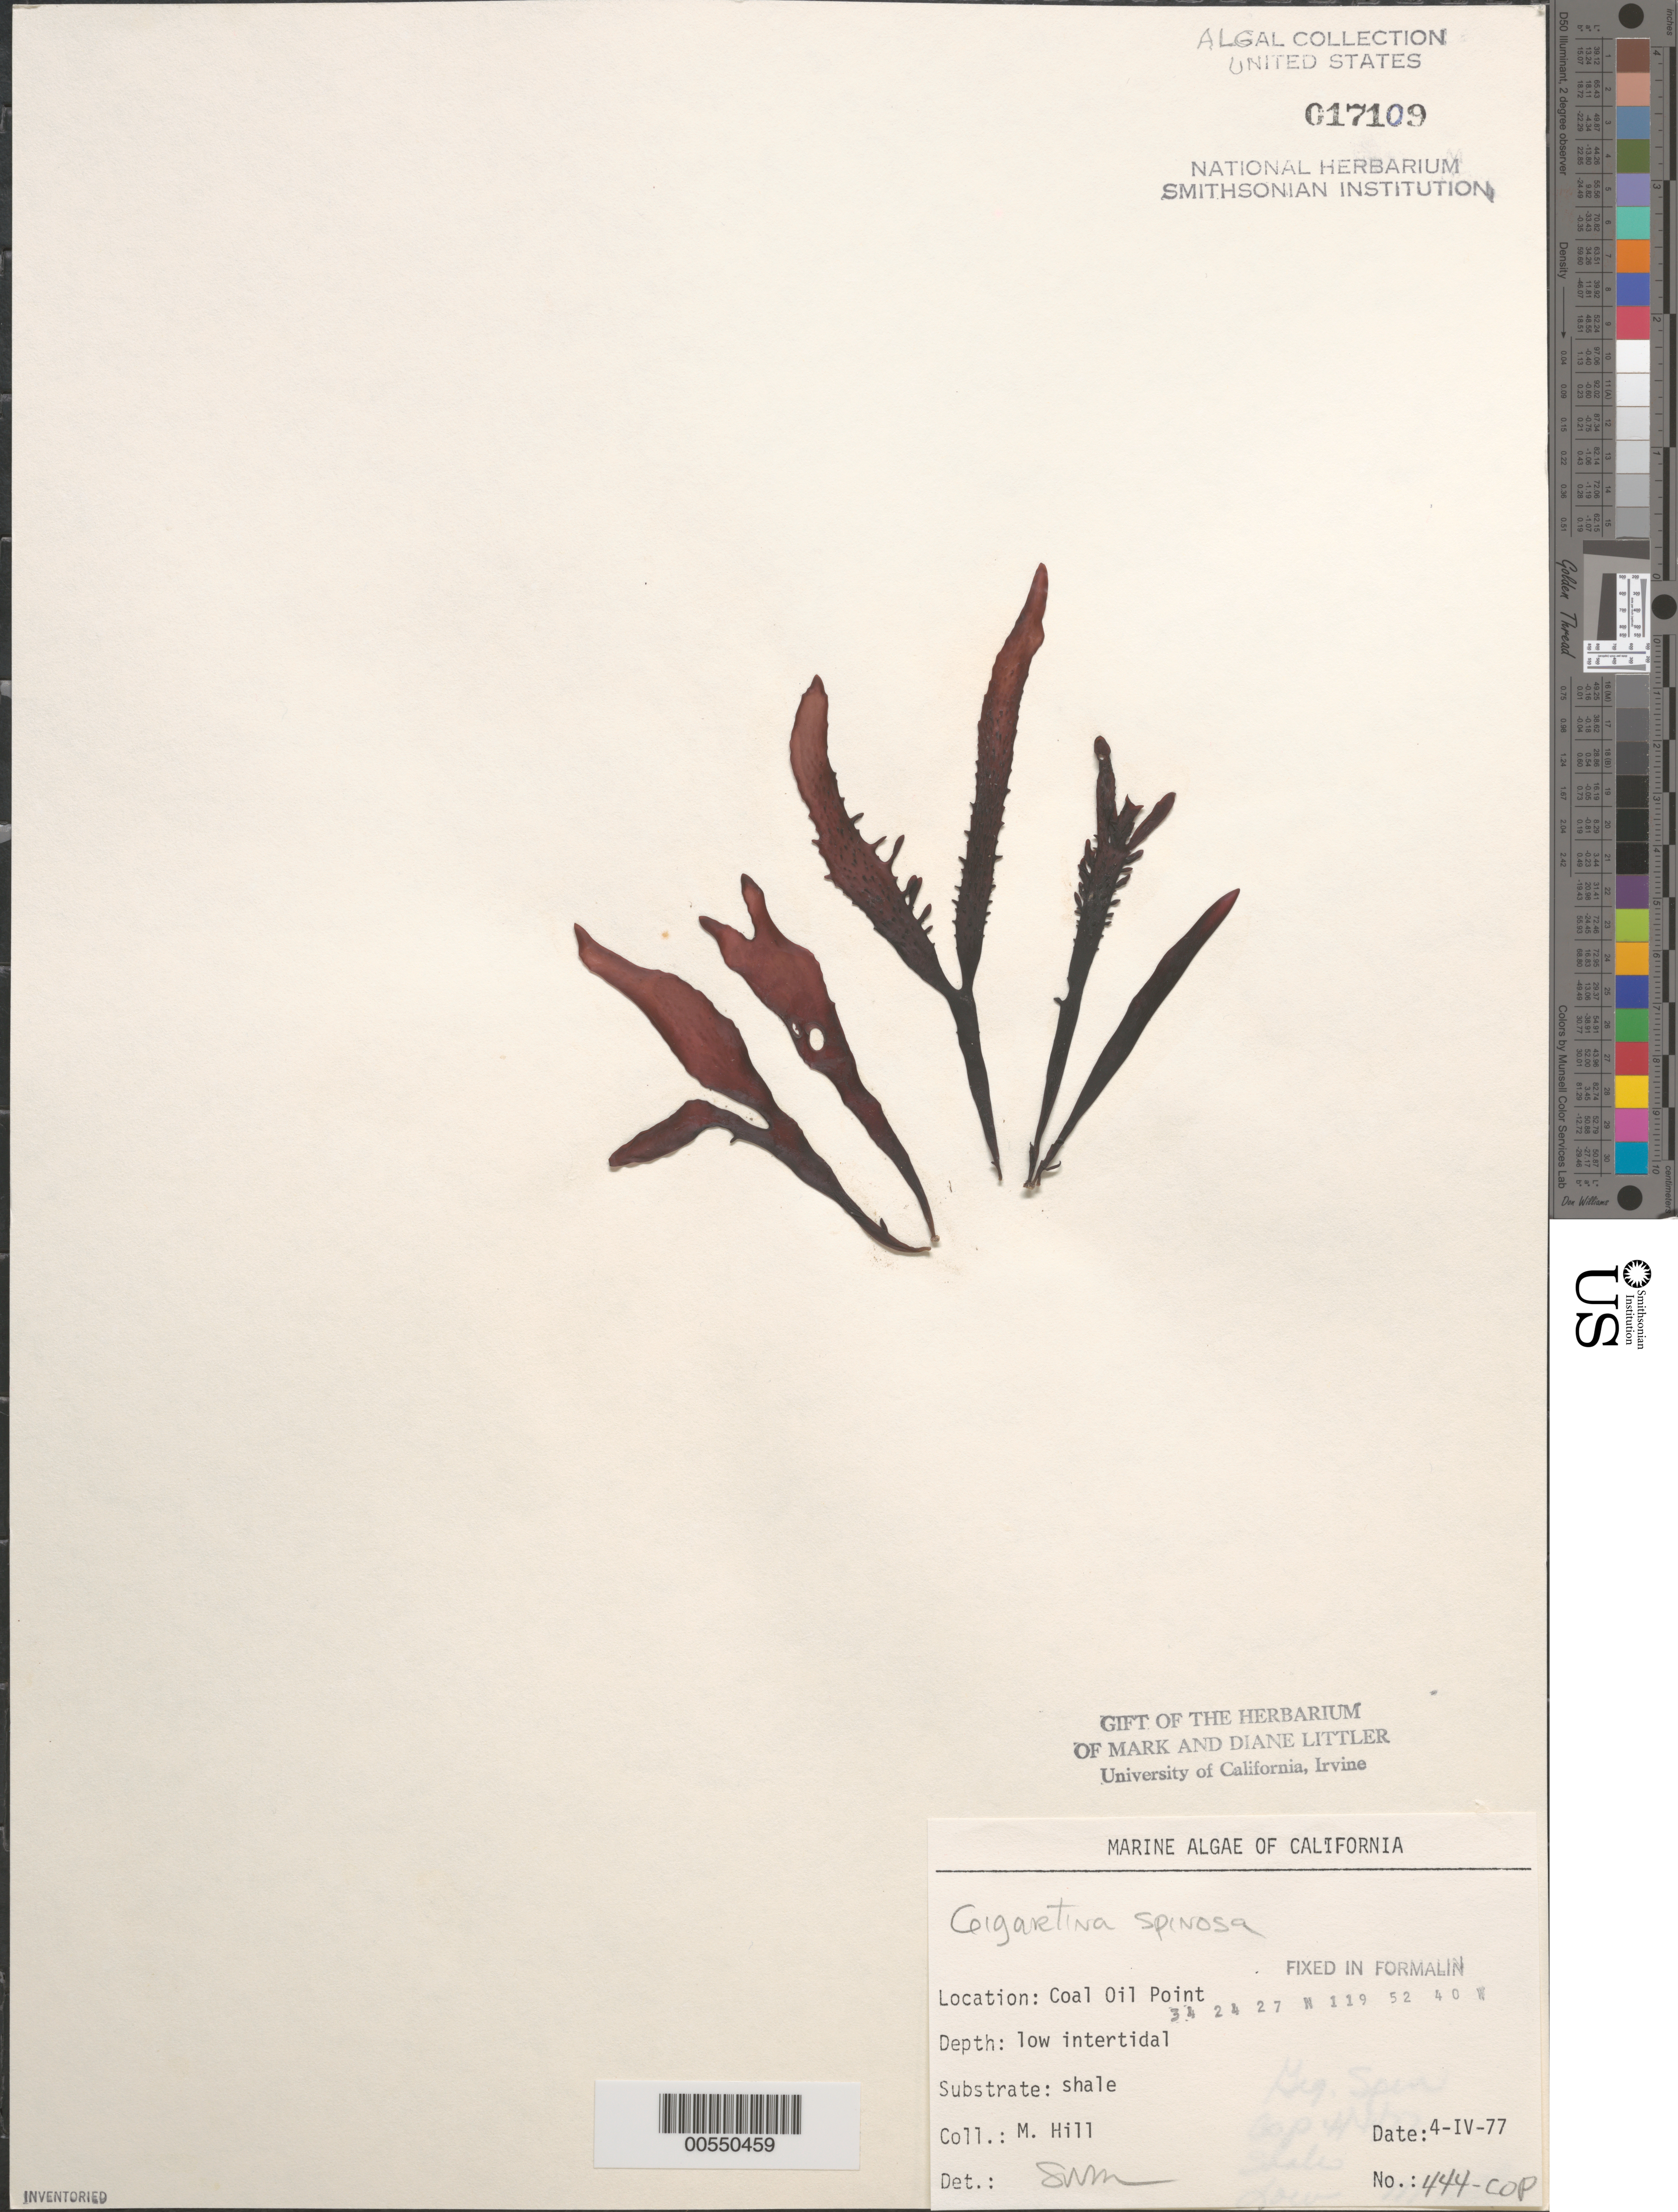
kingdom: Plantae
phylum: Rhodophyta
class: Florideophyceae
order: Gigartinales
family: Gigartinaceae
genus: Chondracanthus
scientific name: Chondracanthus spinosus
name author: (Kütz.) Guiry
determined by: Algae name updating Project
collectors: M. Hill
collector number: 444-cop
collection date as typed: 04 Apr 1977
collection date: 1977-04-04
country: United States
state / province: California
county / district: Santa Barbara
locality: Coal Oil Point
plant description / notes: BLM-SOCALBIGHT Rocky Intertidal Survey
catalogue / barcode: US 17109